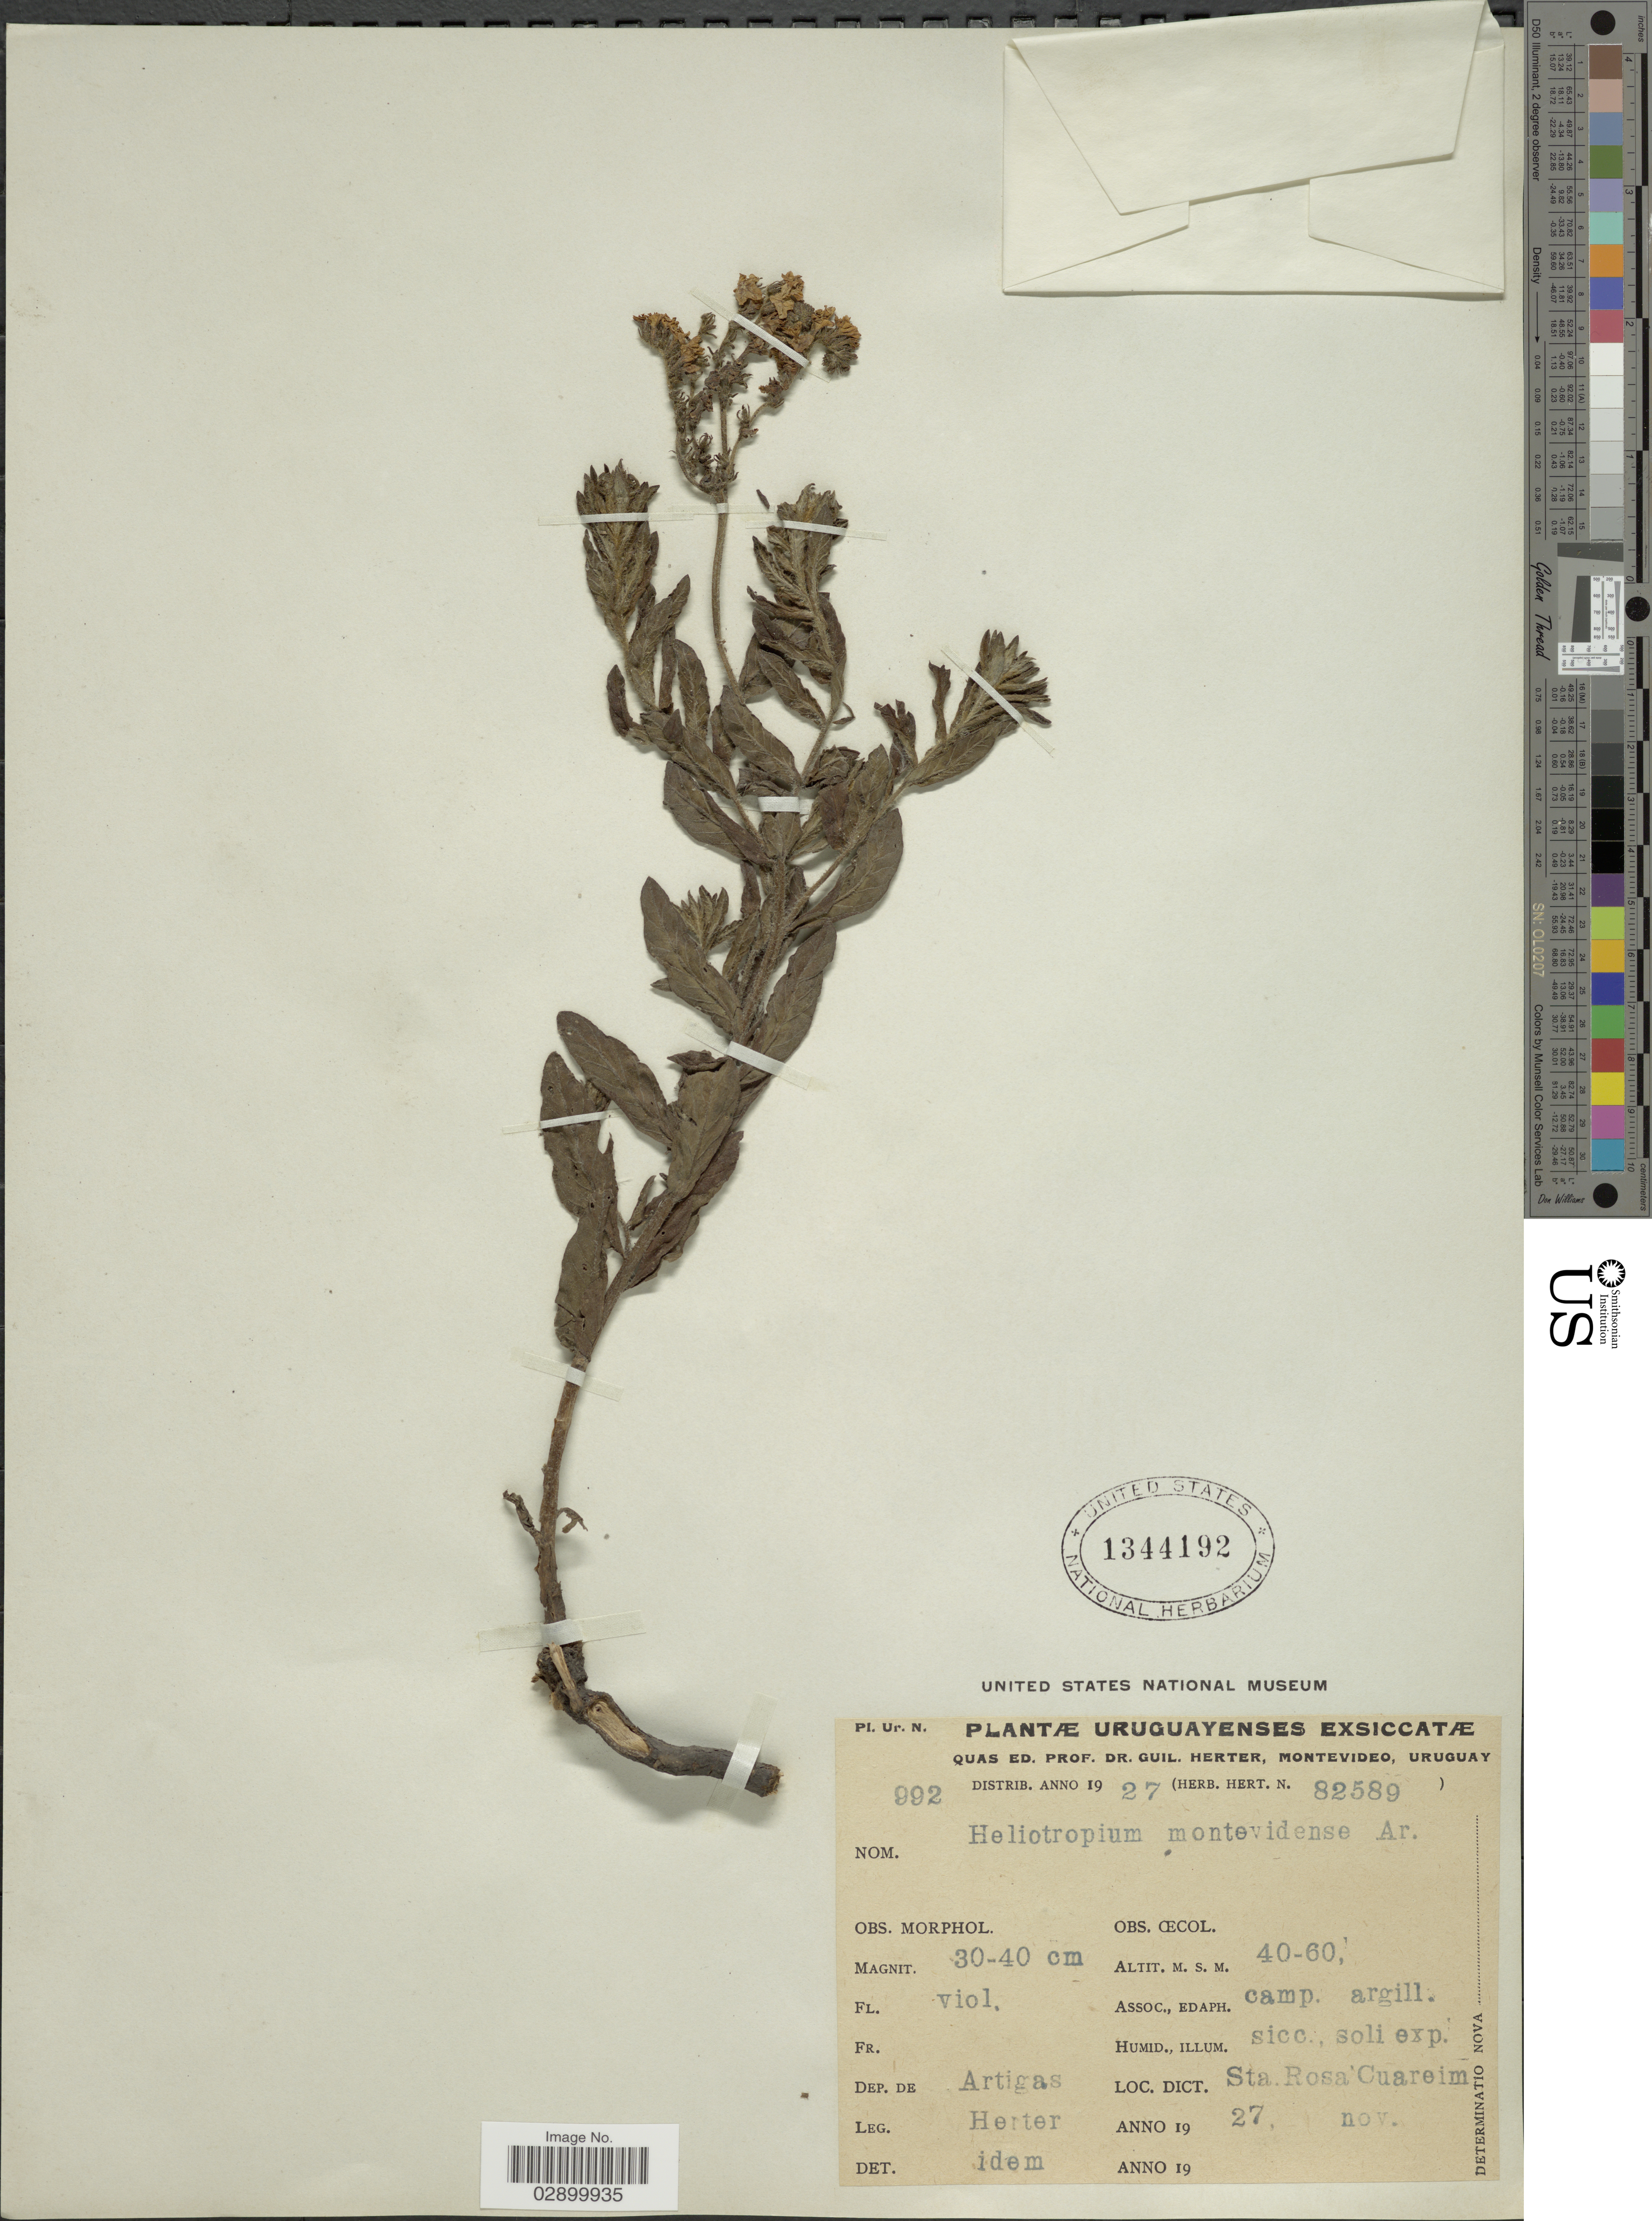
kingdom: Plantae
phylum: Tracheophyta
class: Magnoliopsida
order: Boraginales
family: Heliotropiaceae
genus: Heliotropium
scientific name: Heliotropium amplexicaule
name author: Vahl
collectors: G. Herter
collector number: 992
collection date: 1927-11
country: Uruguay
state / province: Artigas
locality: Dep. de Artigas. Sta. Rosa Cuareim.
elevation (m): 40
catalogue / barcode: US 1344192